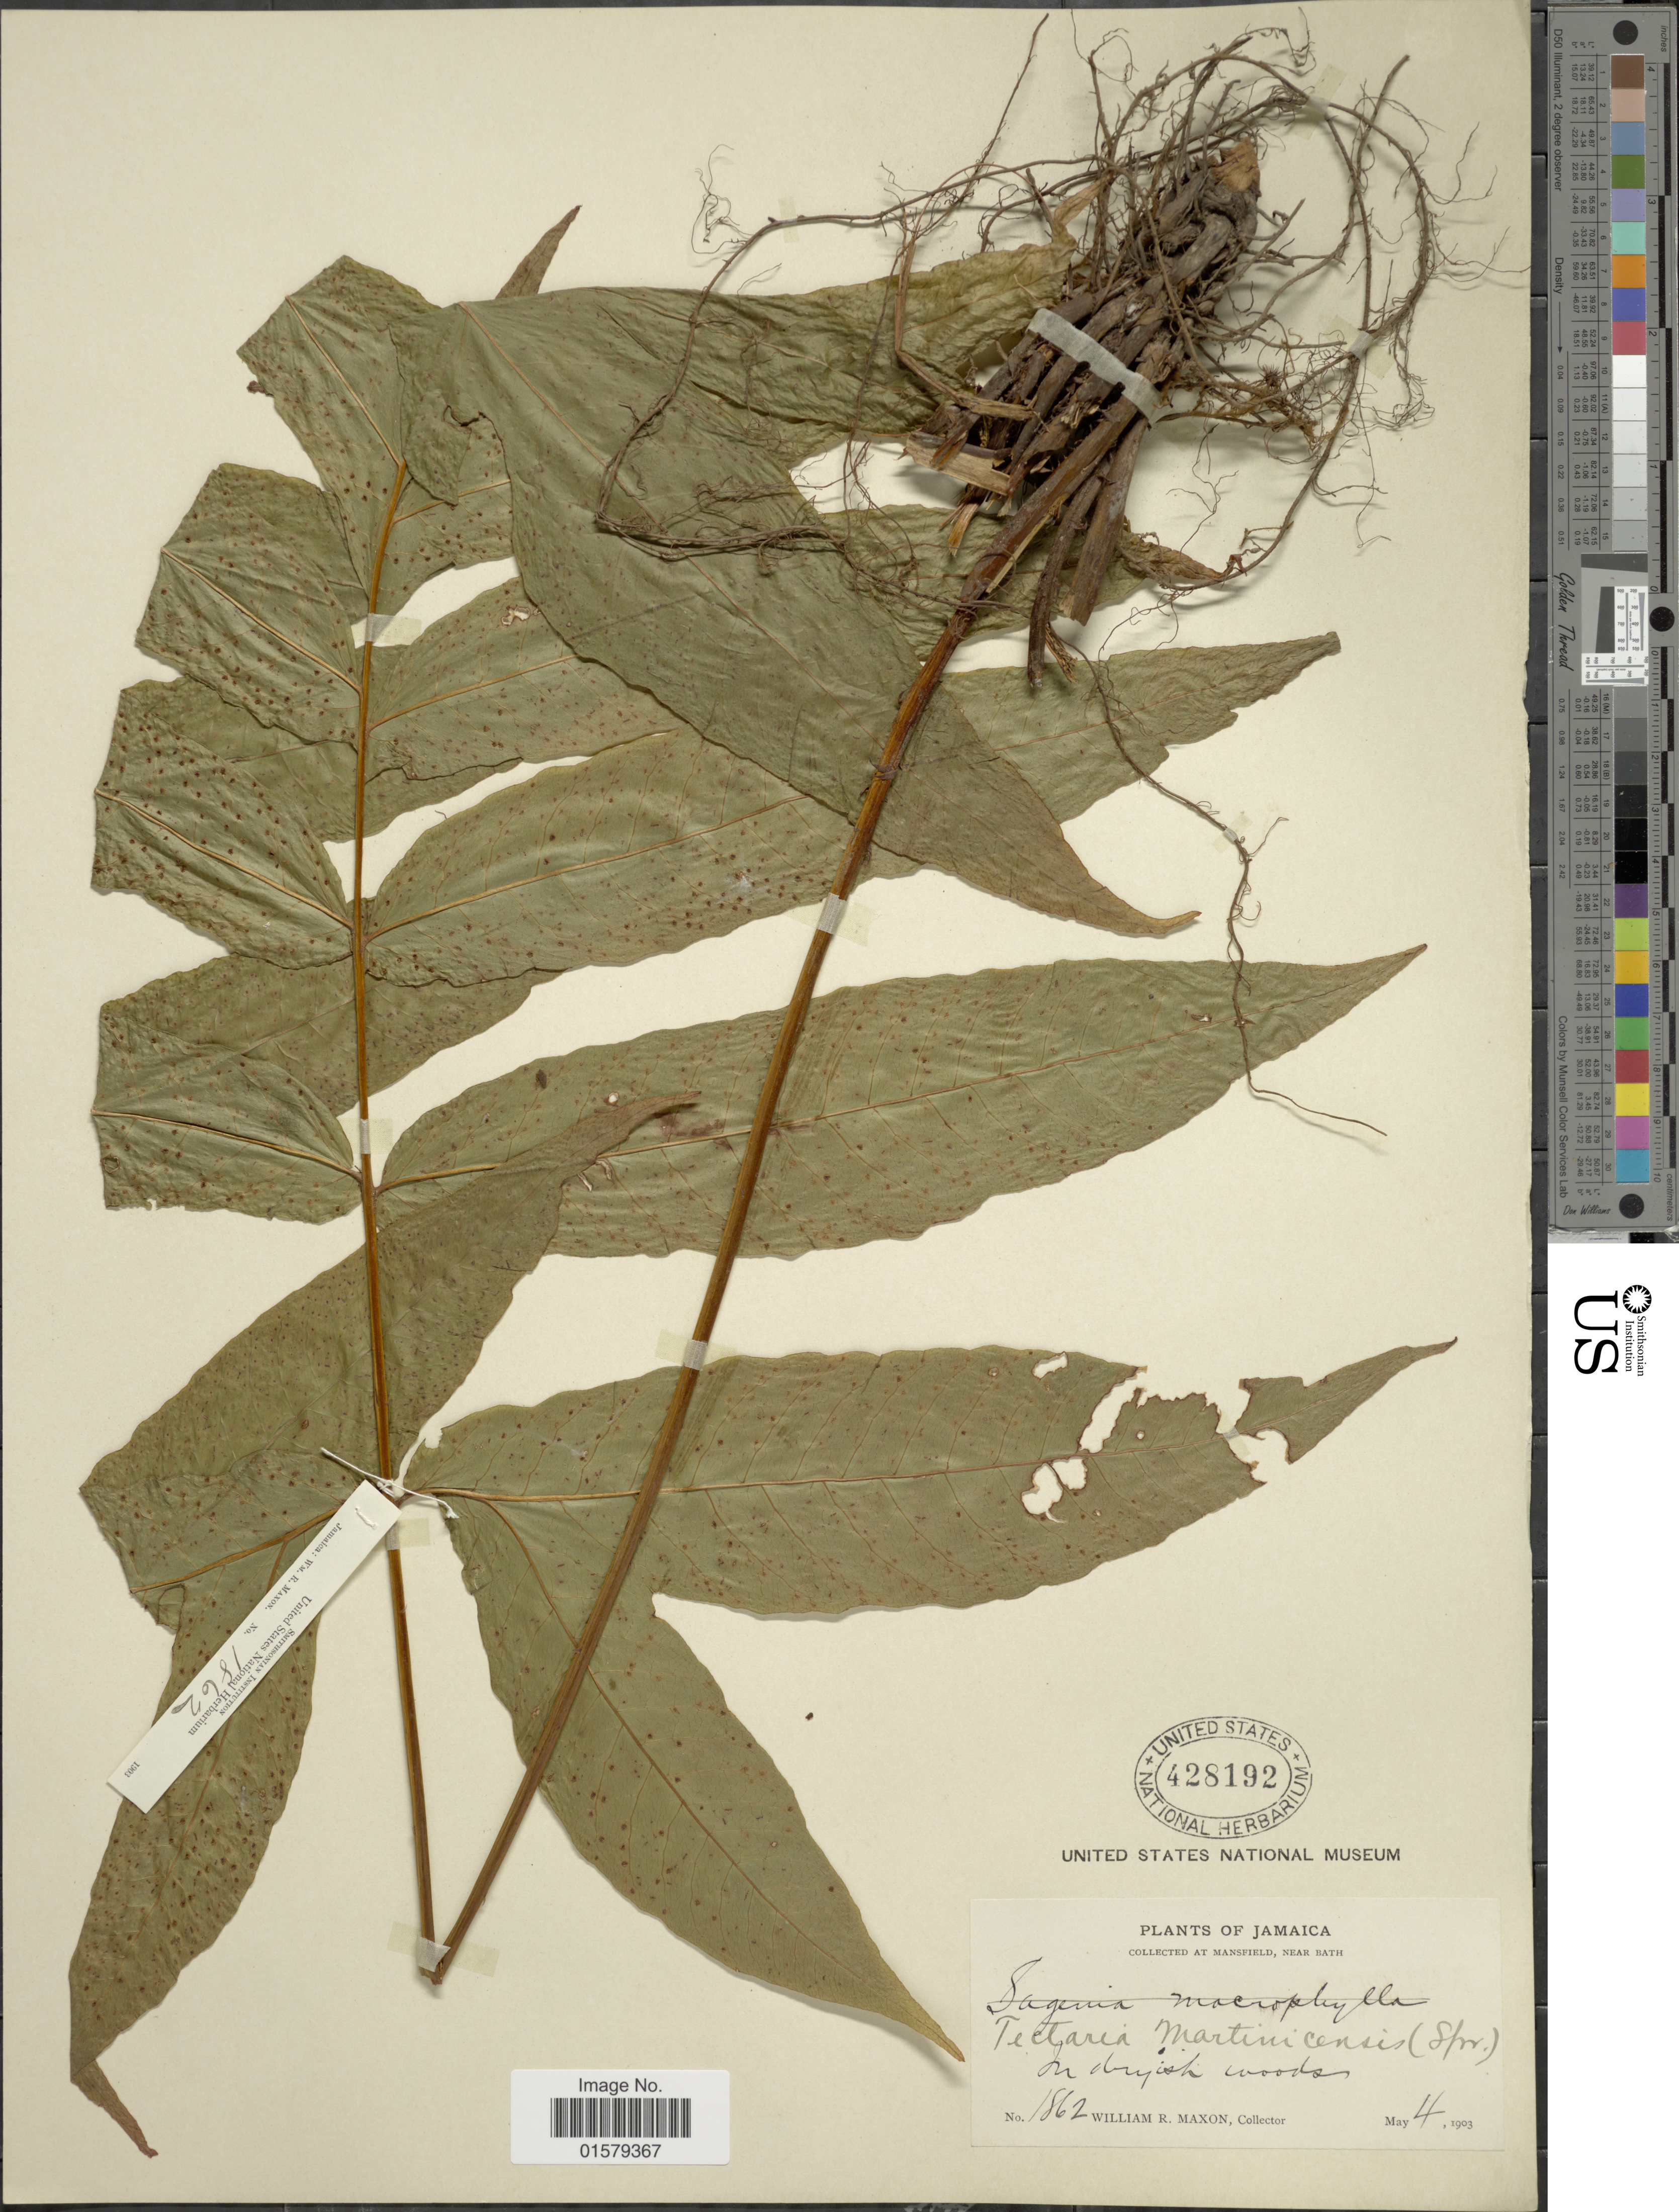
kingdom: Plantae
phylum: Tracheophyta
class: Polypodiopsida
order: Polypodiales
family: Tectariaceae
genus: Tectaria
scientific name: Tectaria incisa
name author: Cav.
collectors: W. R. Maxon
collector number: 1862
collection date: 1903-05-04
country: Jamaica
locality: Mansfield, near Bath, in dryish woods.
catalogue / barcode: US 428192